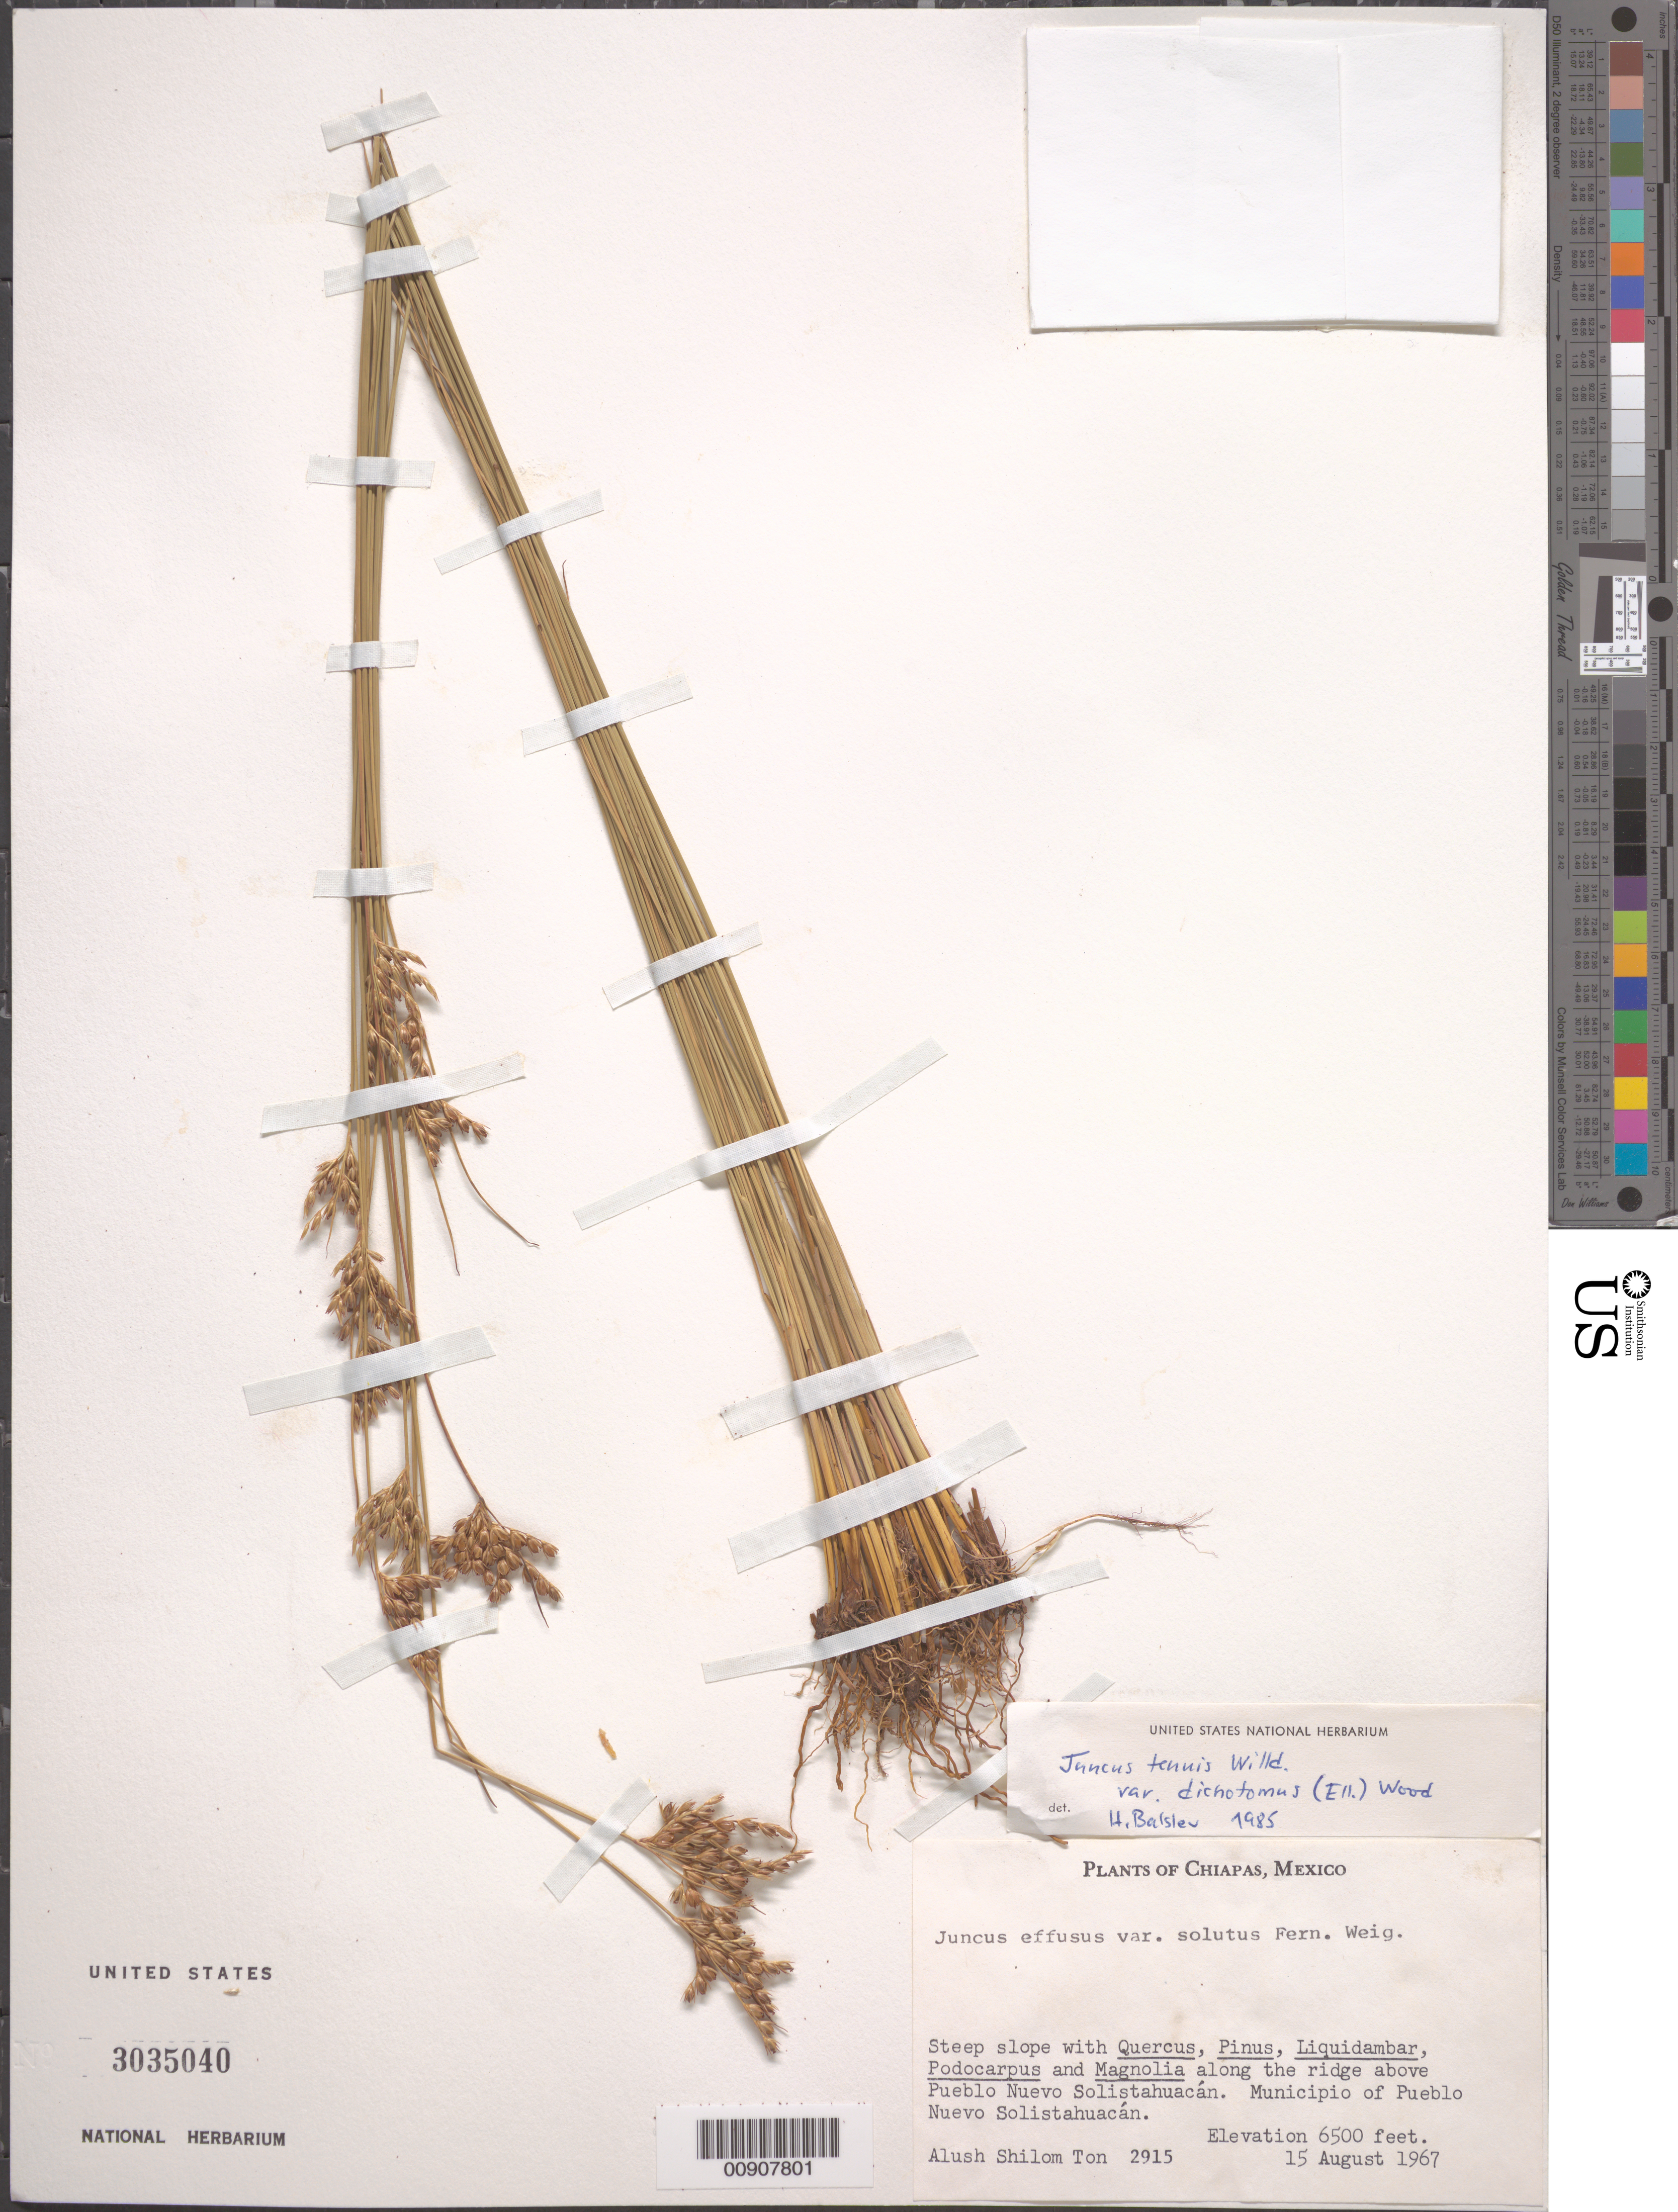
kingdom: Plantae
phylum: Tracheophyta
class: Liliopsida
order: Poales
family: Juncaceae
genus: Juncus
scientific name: Juncus tenuis var. dichotomus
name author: (Elliott) Alph. Wood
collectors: A. Shilom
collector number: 2915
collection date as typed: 15 Aug 1967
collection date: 1967-08-15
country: Mexico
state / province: Chiapas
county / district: Pueblo Nuevo Solistahuacán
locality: Along the ridge above Pueblo Nuevo Solistahuacán. Municipio of Pueblo Nuevo Solistahuacán, Chiapas.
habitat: Steep slope with Quercus, Pinus, Liquidambar, Podocarpus and Magnolia.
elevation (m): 1981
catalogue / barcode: US 3035040